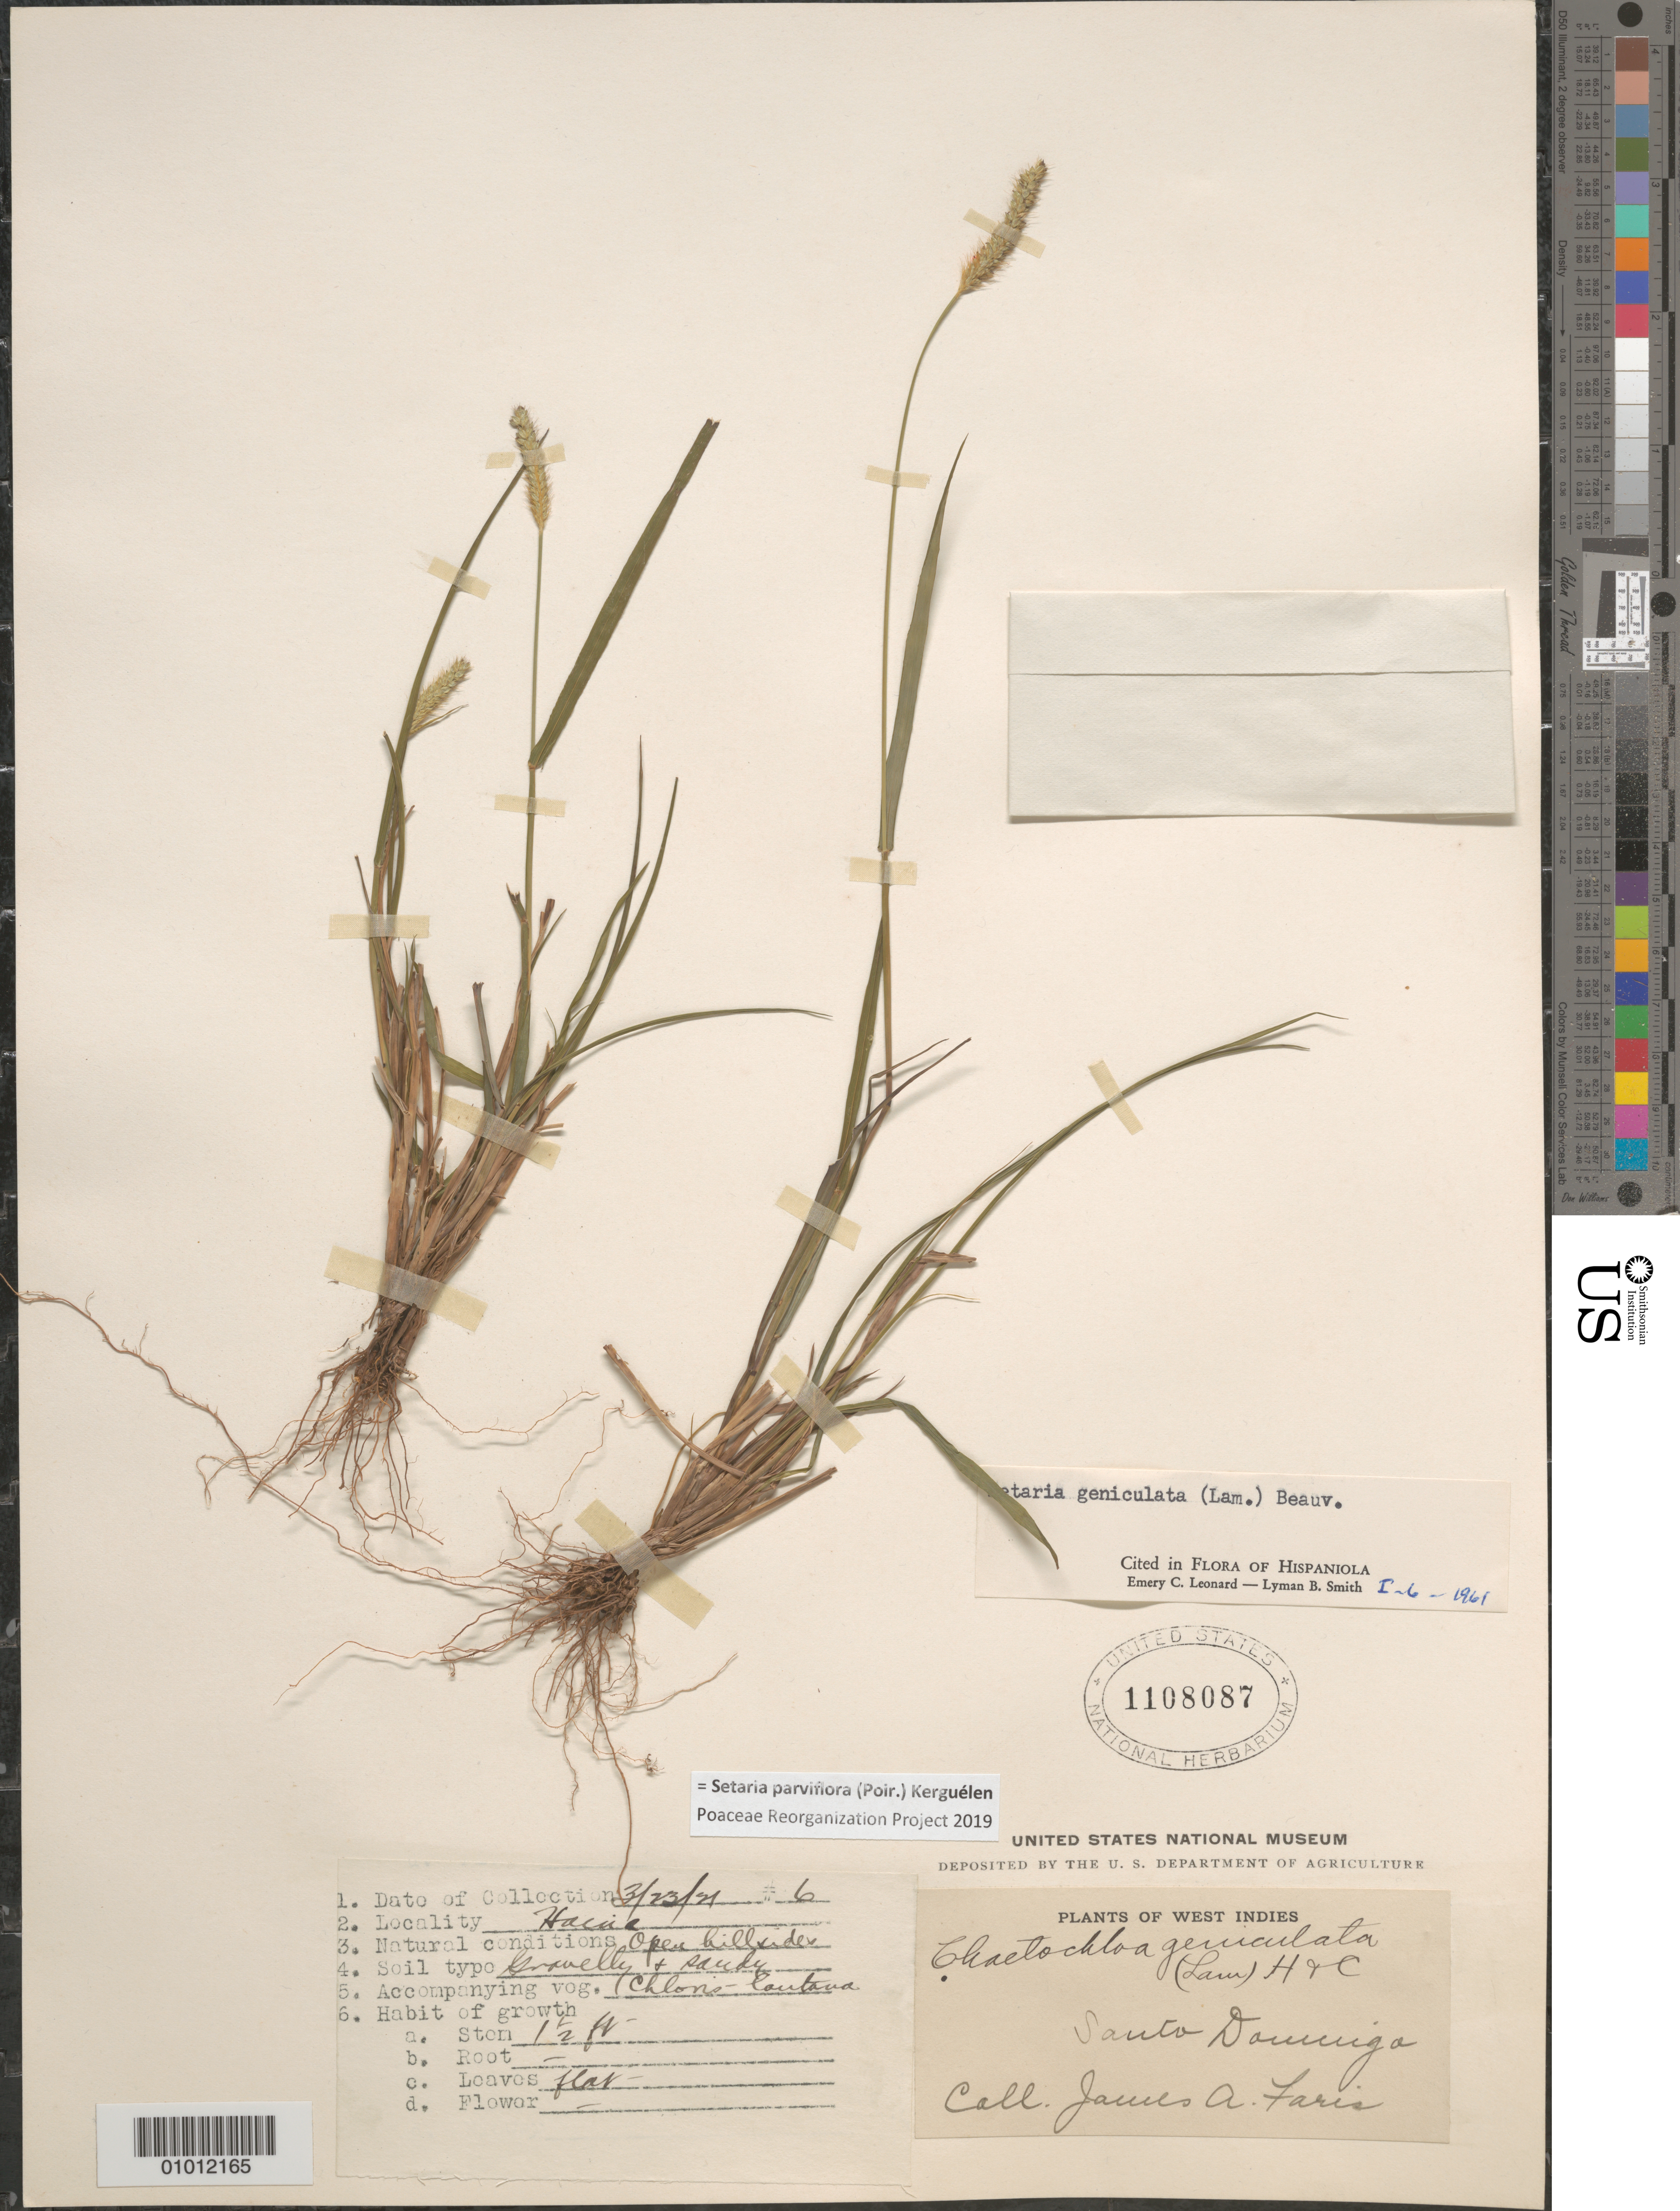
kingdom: Plantae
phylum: Tracheophyta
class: Liliopsida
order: Poales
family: Poaceae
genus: Setaria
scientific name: Setaria parviflora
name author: (Poir.) Kerguélen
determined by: Poaceae Reorganization Project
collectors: J. Faris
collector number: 6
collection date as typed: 23 Mar 1921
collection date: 1921-03-23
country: Dominican Republic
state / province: San Cristóbal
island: Hispaniola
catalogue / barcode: US 1108087